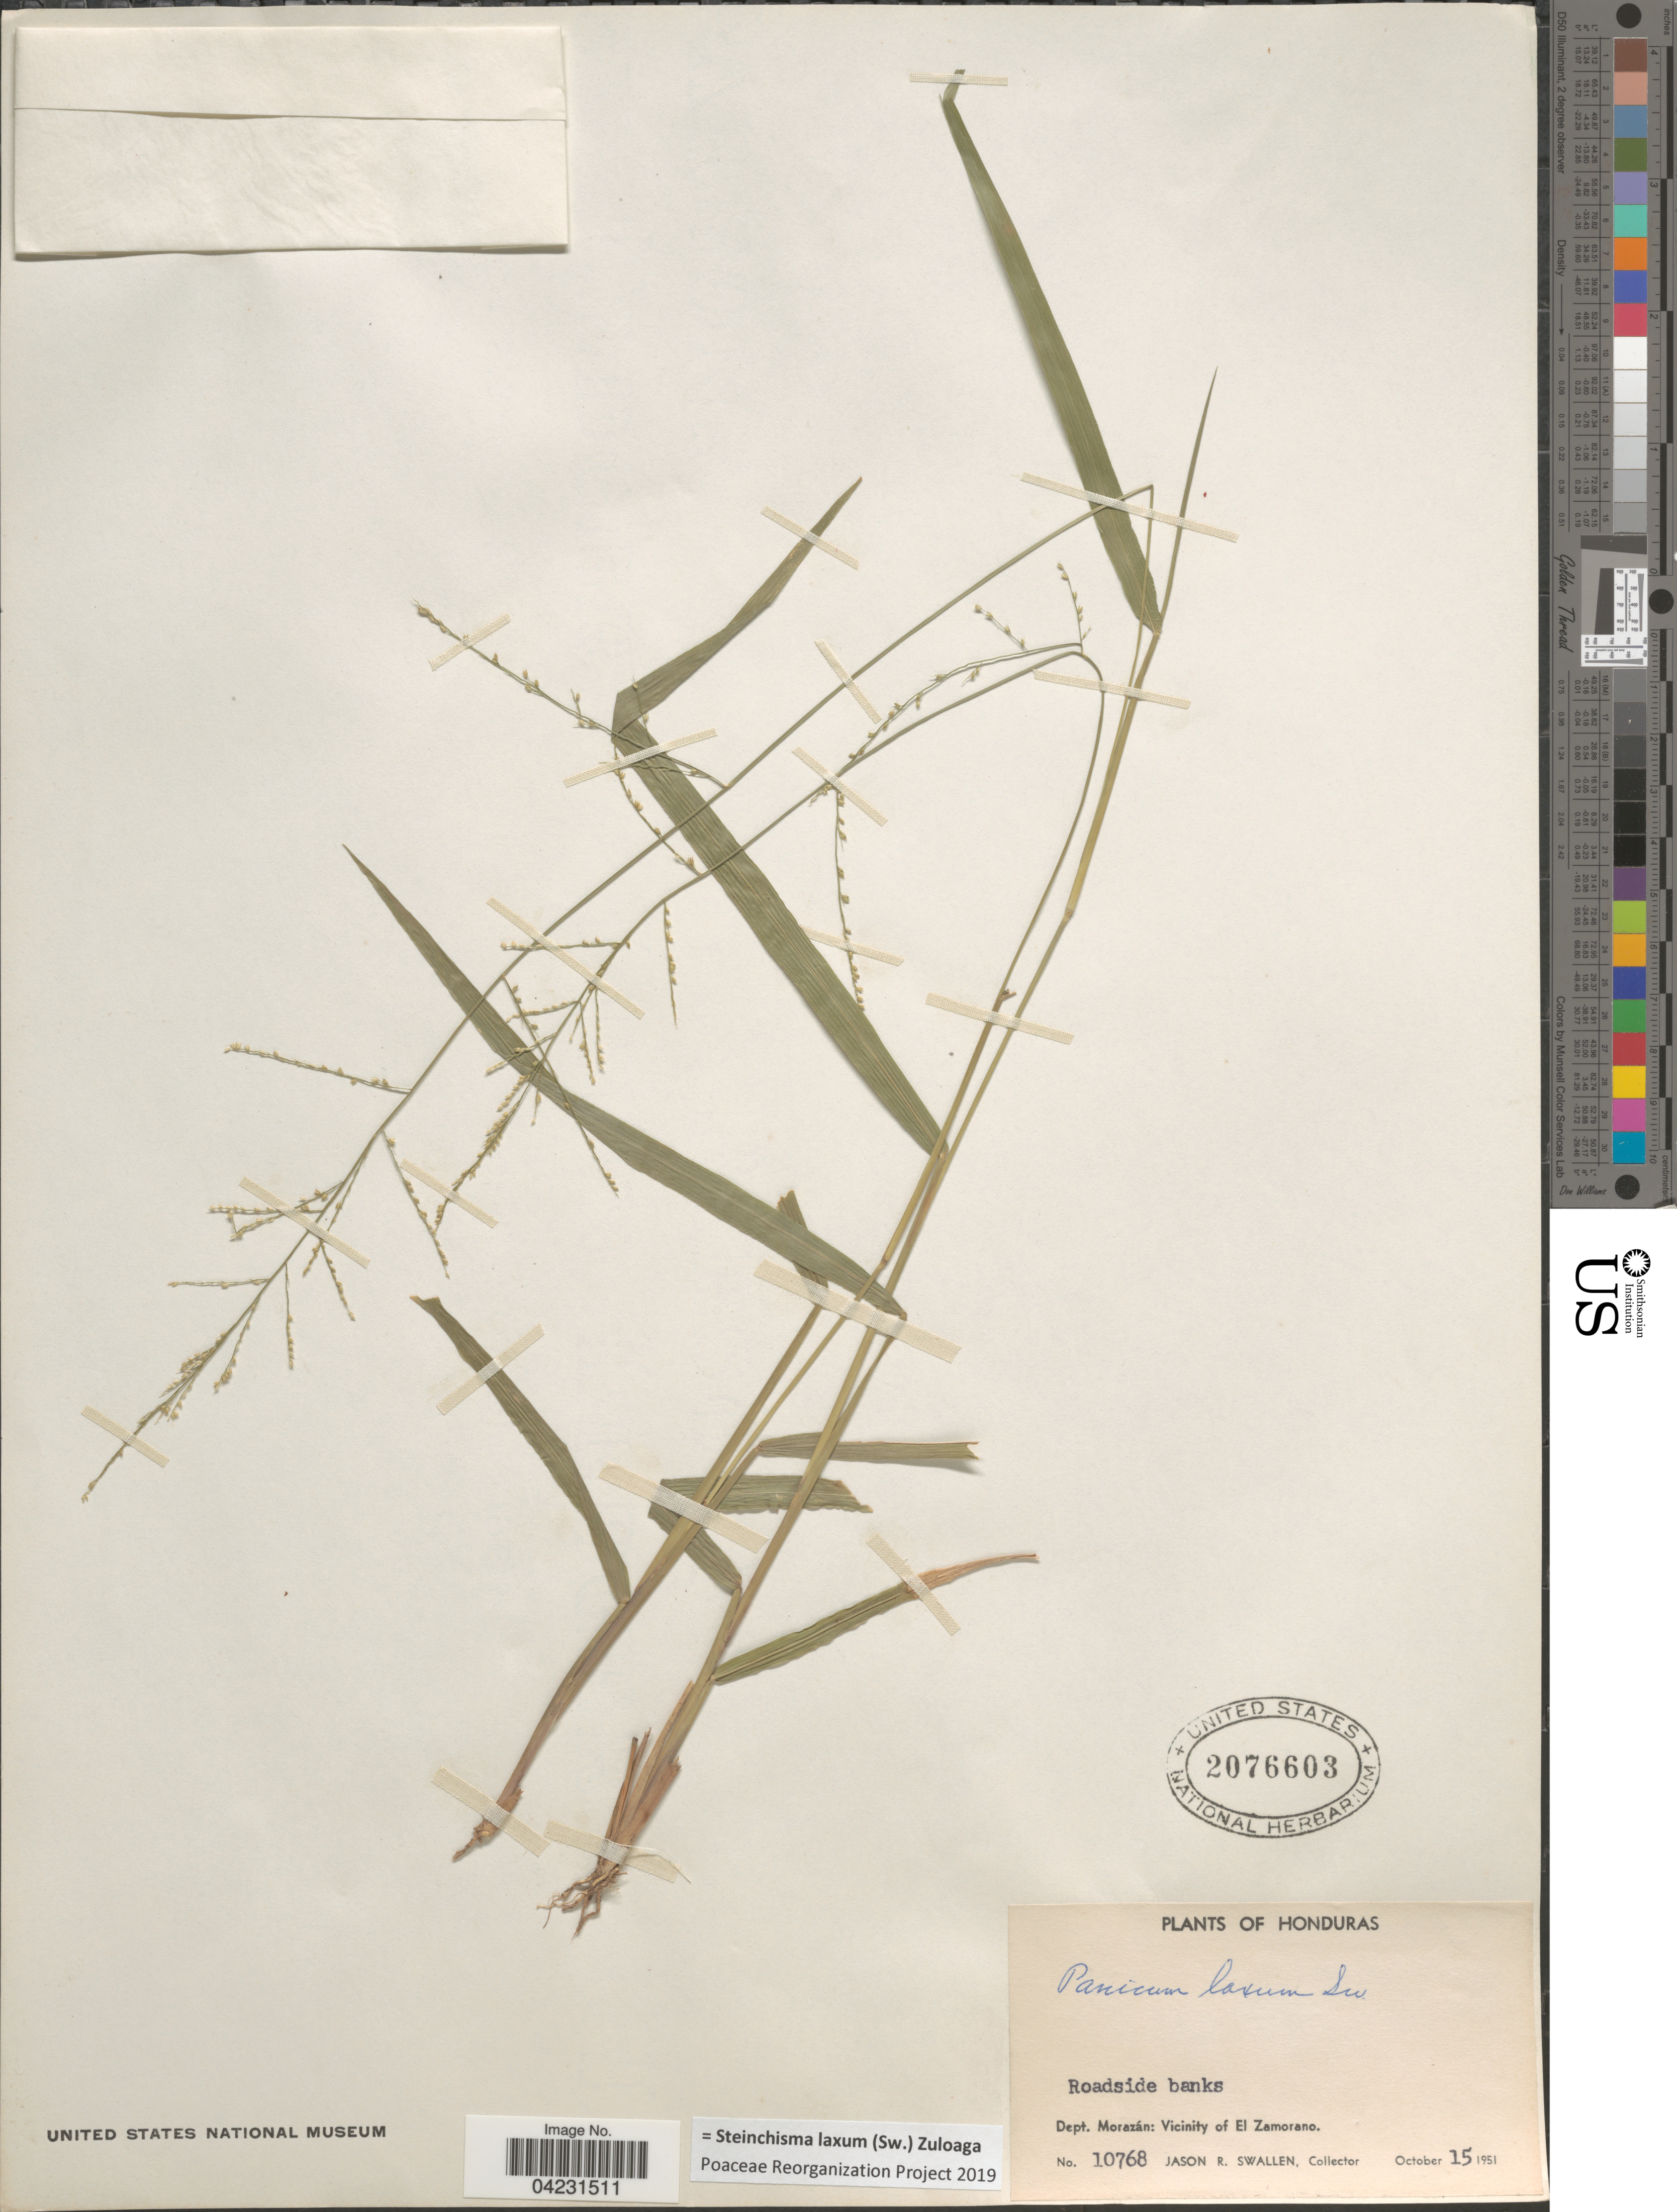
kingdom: Plantae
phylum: Tracheophyta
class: Liliopsida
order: Poales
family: Poaceae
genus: Steinchisma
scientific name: Steinchisma laxum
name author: (Sw.) Zuloaga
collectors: J. R. Swallen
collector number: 10768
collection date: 1951-10-15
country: Honduras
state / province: Fco. Morazán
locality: Roadside banks. Dept. Morazán: Vicinity of El Zamorano.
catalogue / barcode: US 2076603